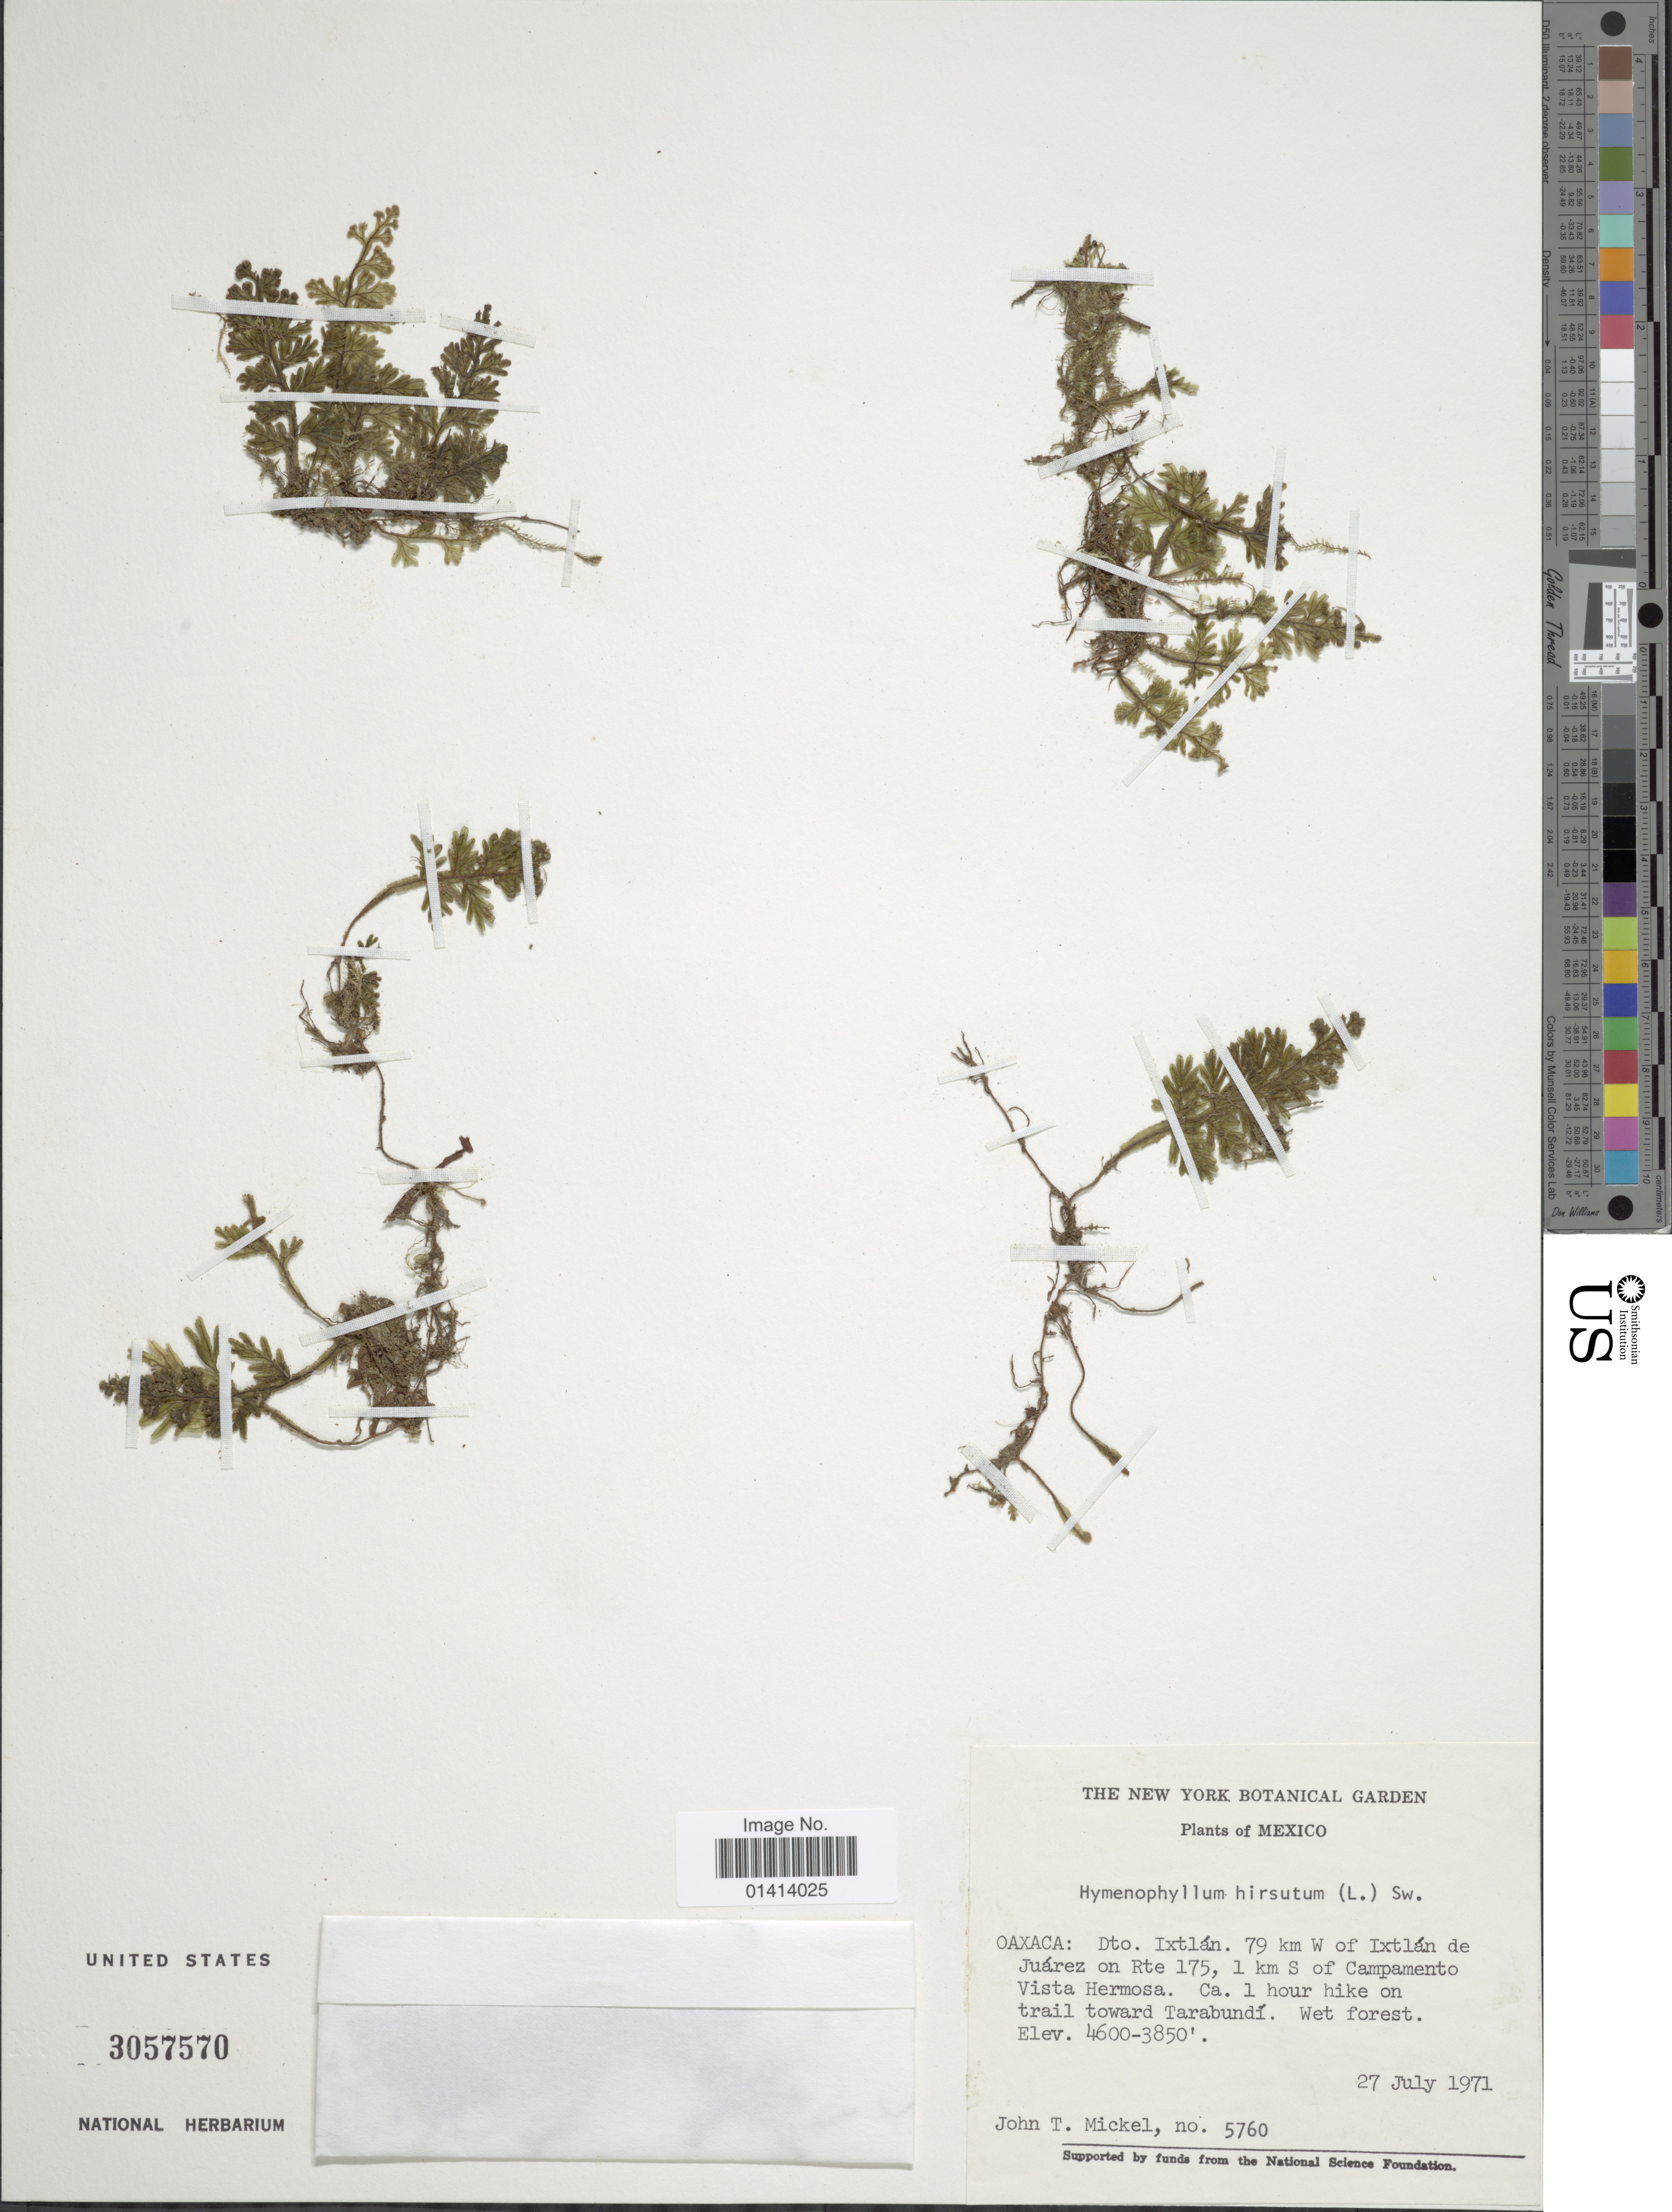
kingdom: Plantae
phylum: Tracheophyta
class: Polypodiopsida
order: Hymenophyllales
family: Hymenophyllaceae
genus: Hymenophyllum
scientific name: Hymenophyllum hirsutum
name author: (L.) Sw.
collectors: J. T. Mickel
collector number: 5760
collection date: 1971-07-27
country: Mexico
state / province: Oaxaca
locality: Dto Ixtán. 79 km W W of Ixtlán de Juárez on Rte 175, 1 km S of Campamento Vista Hermosa. Ca 1 hour hike on trail toward Tarabundí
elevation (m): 1173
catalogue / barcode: US 3057570